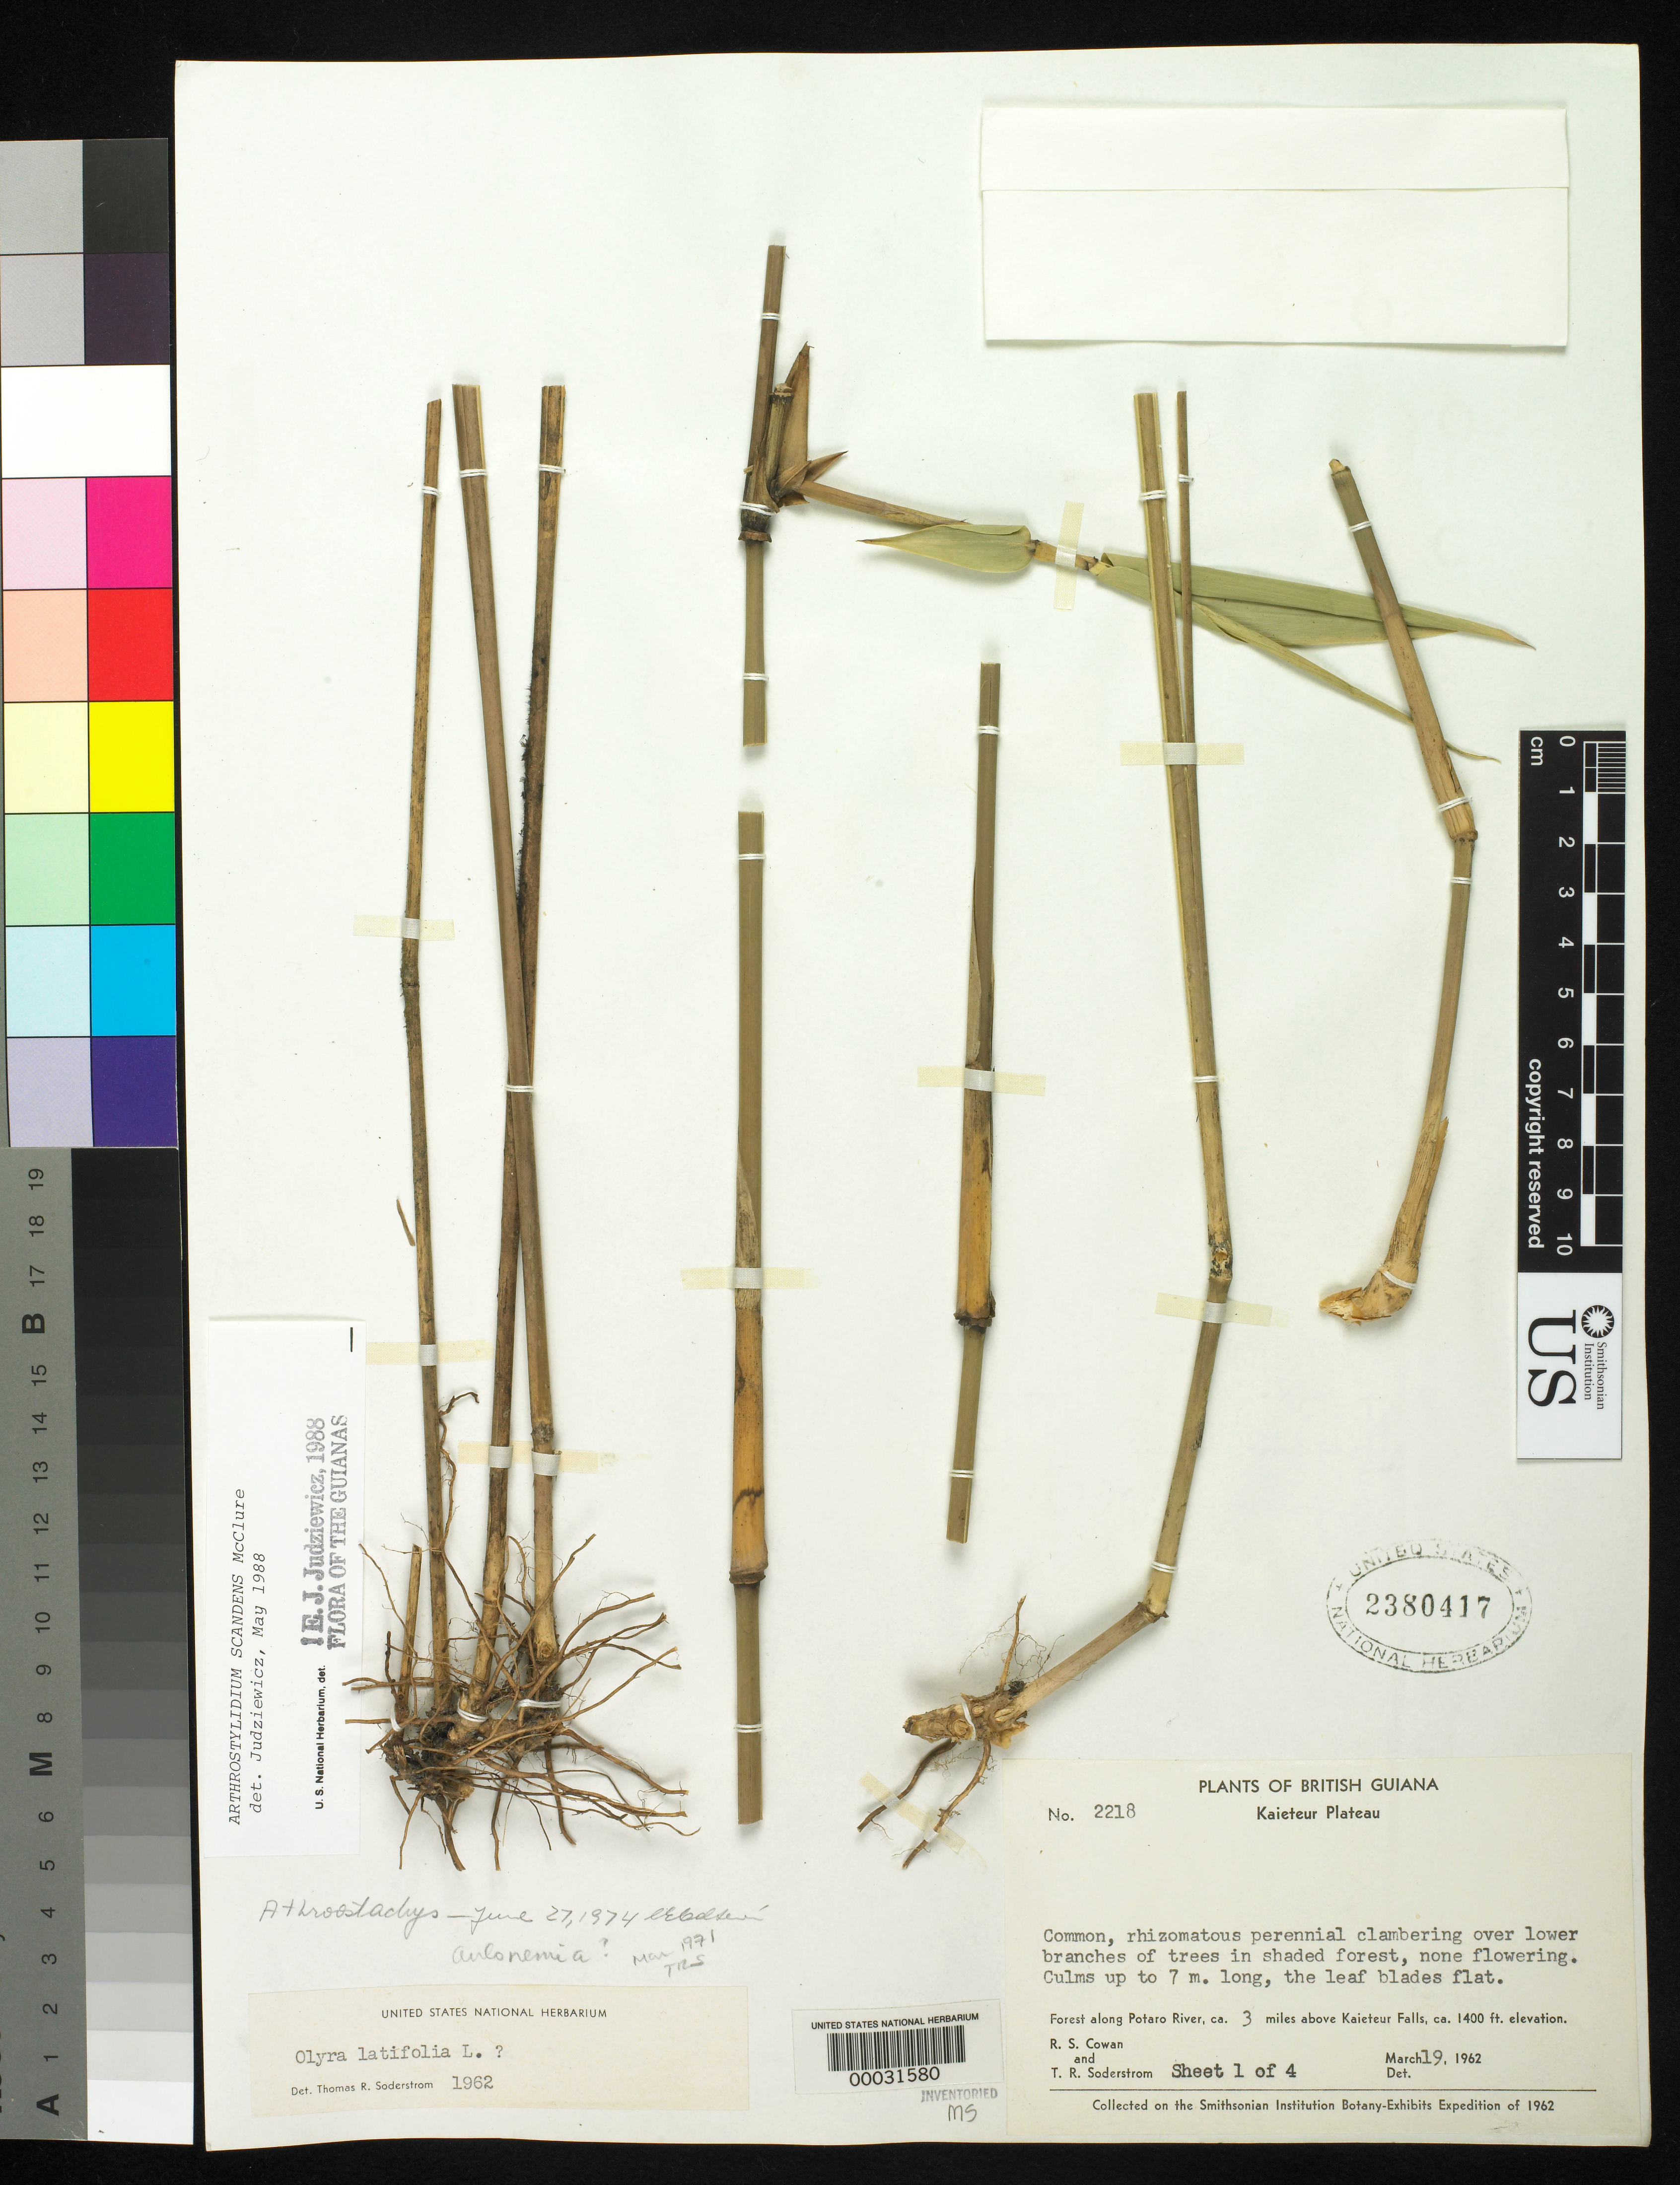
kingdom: Plantae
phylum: Tracheophyta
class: Liliopsida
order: Poales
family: Poaceae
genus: Arthrostylidium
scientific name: Arthrostylidium scandens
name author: McClure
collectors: R. S. Cowan & T. R. Soderstrom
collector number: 2218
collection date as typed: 19 Mar 1962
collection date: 1962-03-19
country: Guyana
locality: Kaieteur plateau, potato river, ca 3 mi above kaieteur falls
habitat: Shaded forest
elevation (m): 427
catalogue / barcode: US 2380417